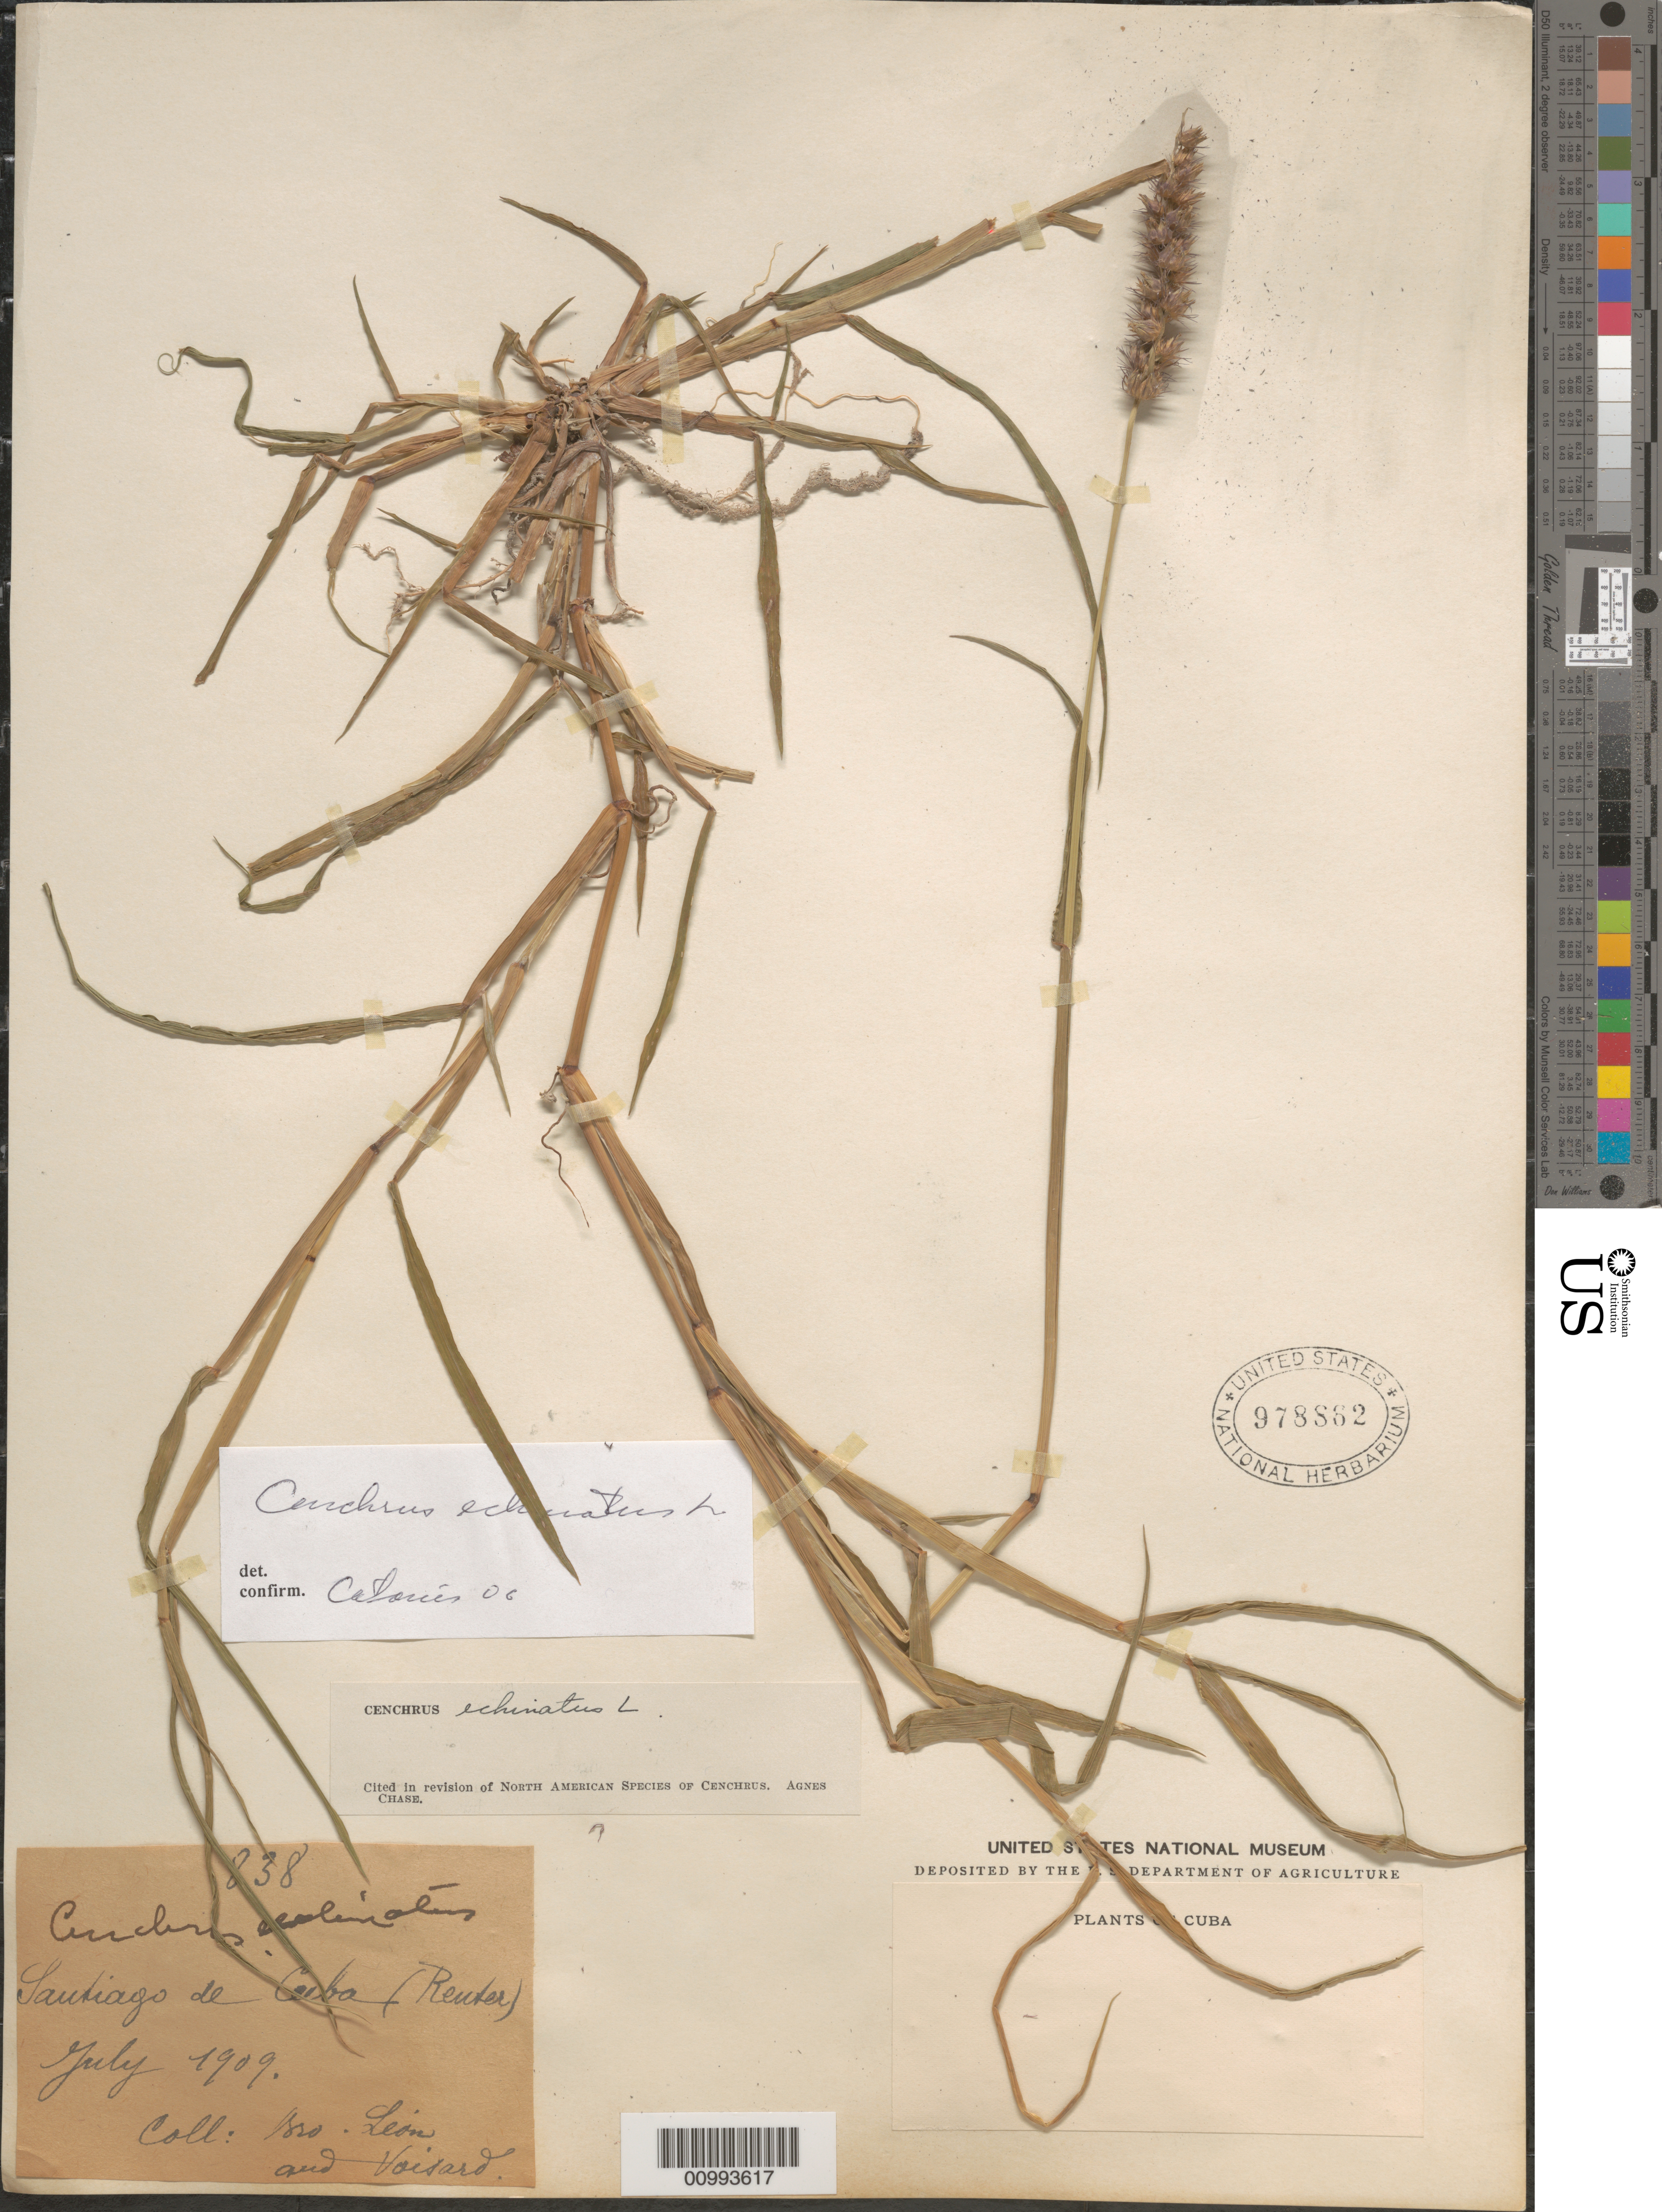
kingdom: Plantae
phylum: Tracheophyta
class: Liliopsida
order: Poales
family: Poaceae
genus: Cenchrus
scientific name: Cenchrus echinatus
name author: L.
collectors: Bro. León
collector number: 838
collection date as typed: Jul 1909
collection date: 1909-07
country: Cuba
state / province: Santiago de Cuba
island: Cuba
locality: Santiago de Cuba, Oriente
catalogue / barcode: US 978862